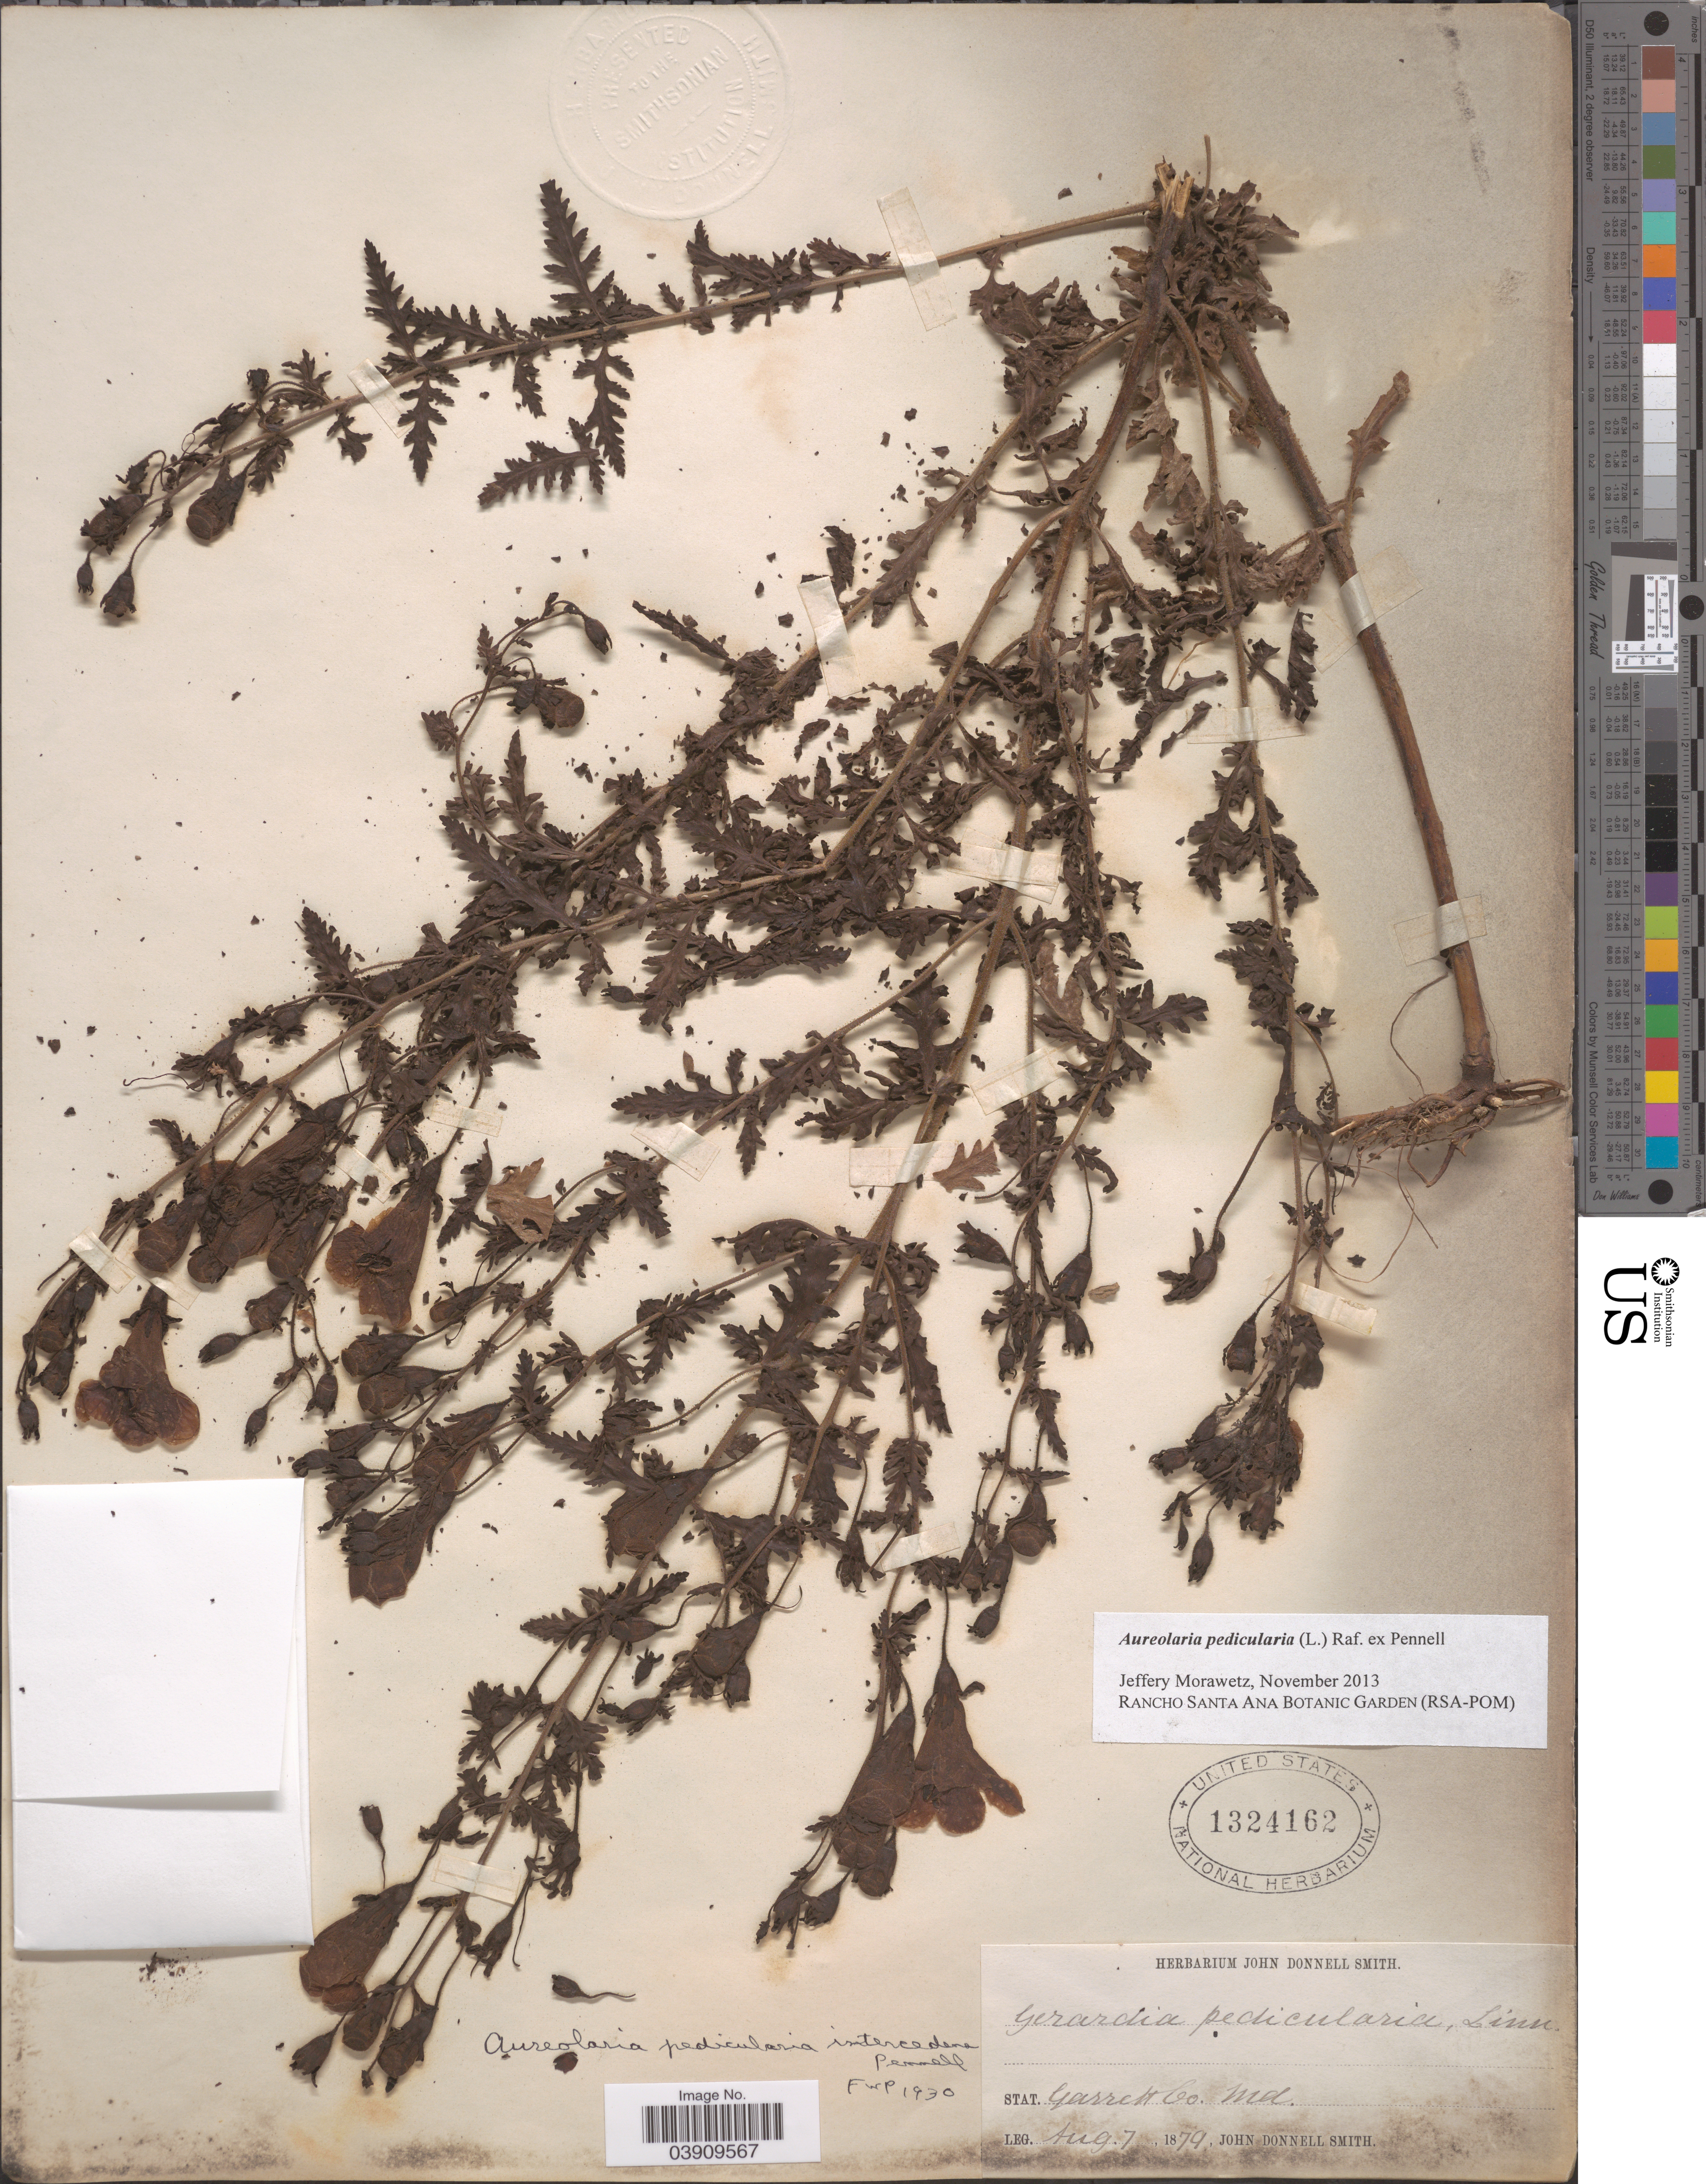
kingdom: Plantae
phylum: Tracheophyta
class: Magnoliopsida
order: Lamiales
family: Orobanchaceae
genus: Aureolaria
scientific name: Aureolaria pedicularia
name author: (L.) Raf. ex Farw.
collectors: J. Donnell Smith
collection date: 1879-08-07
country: United States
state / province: Maryland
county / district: Garrett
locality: Stat. Garrett Co.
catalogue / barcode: US 1324162